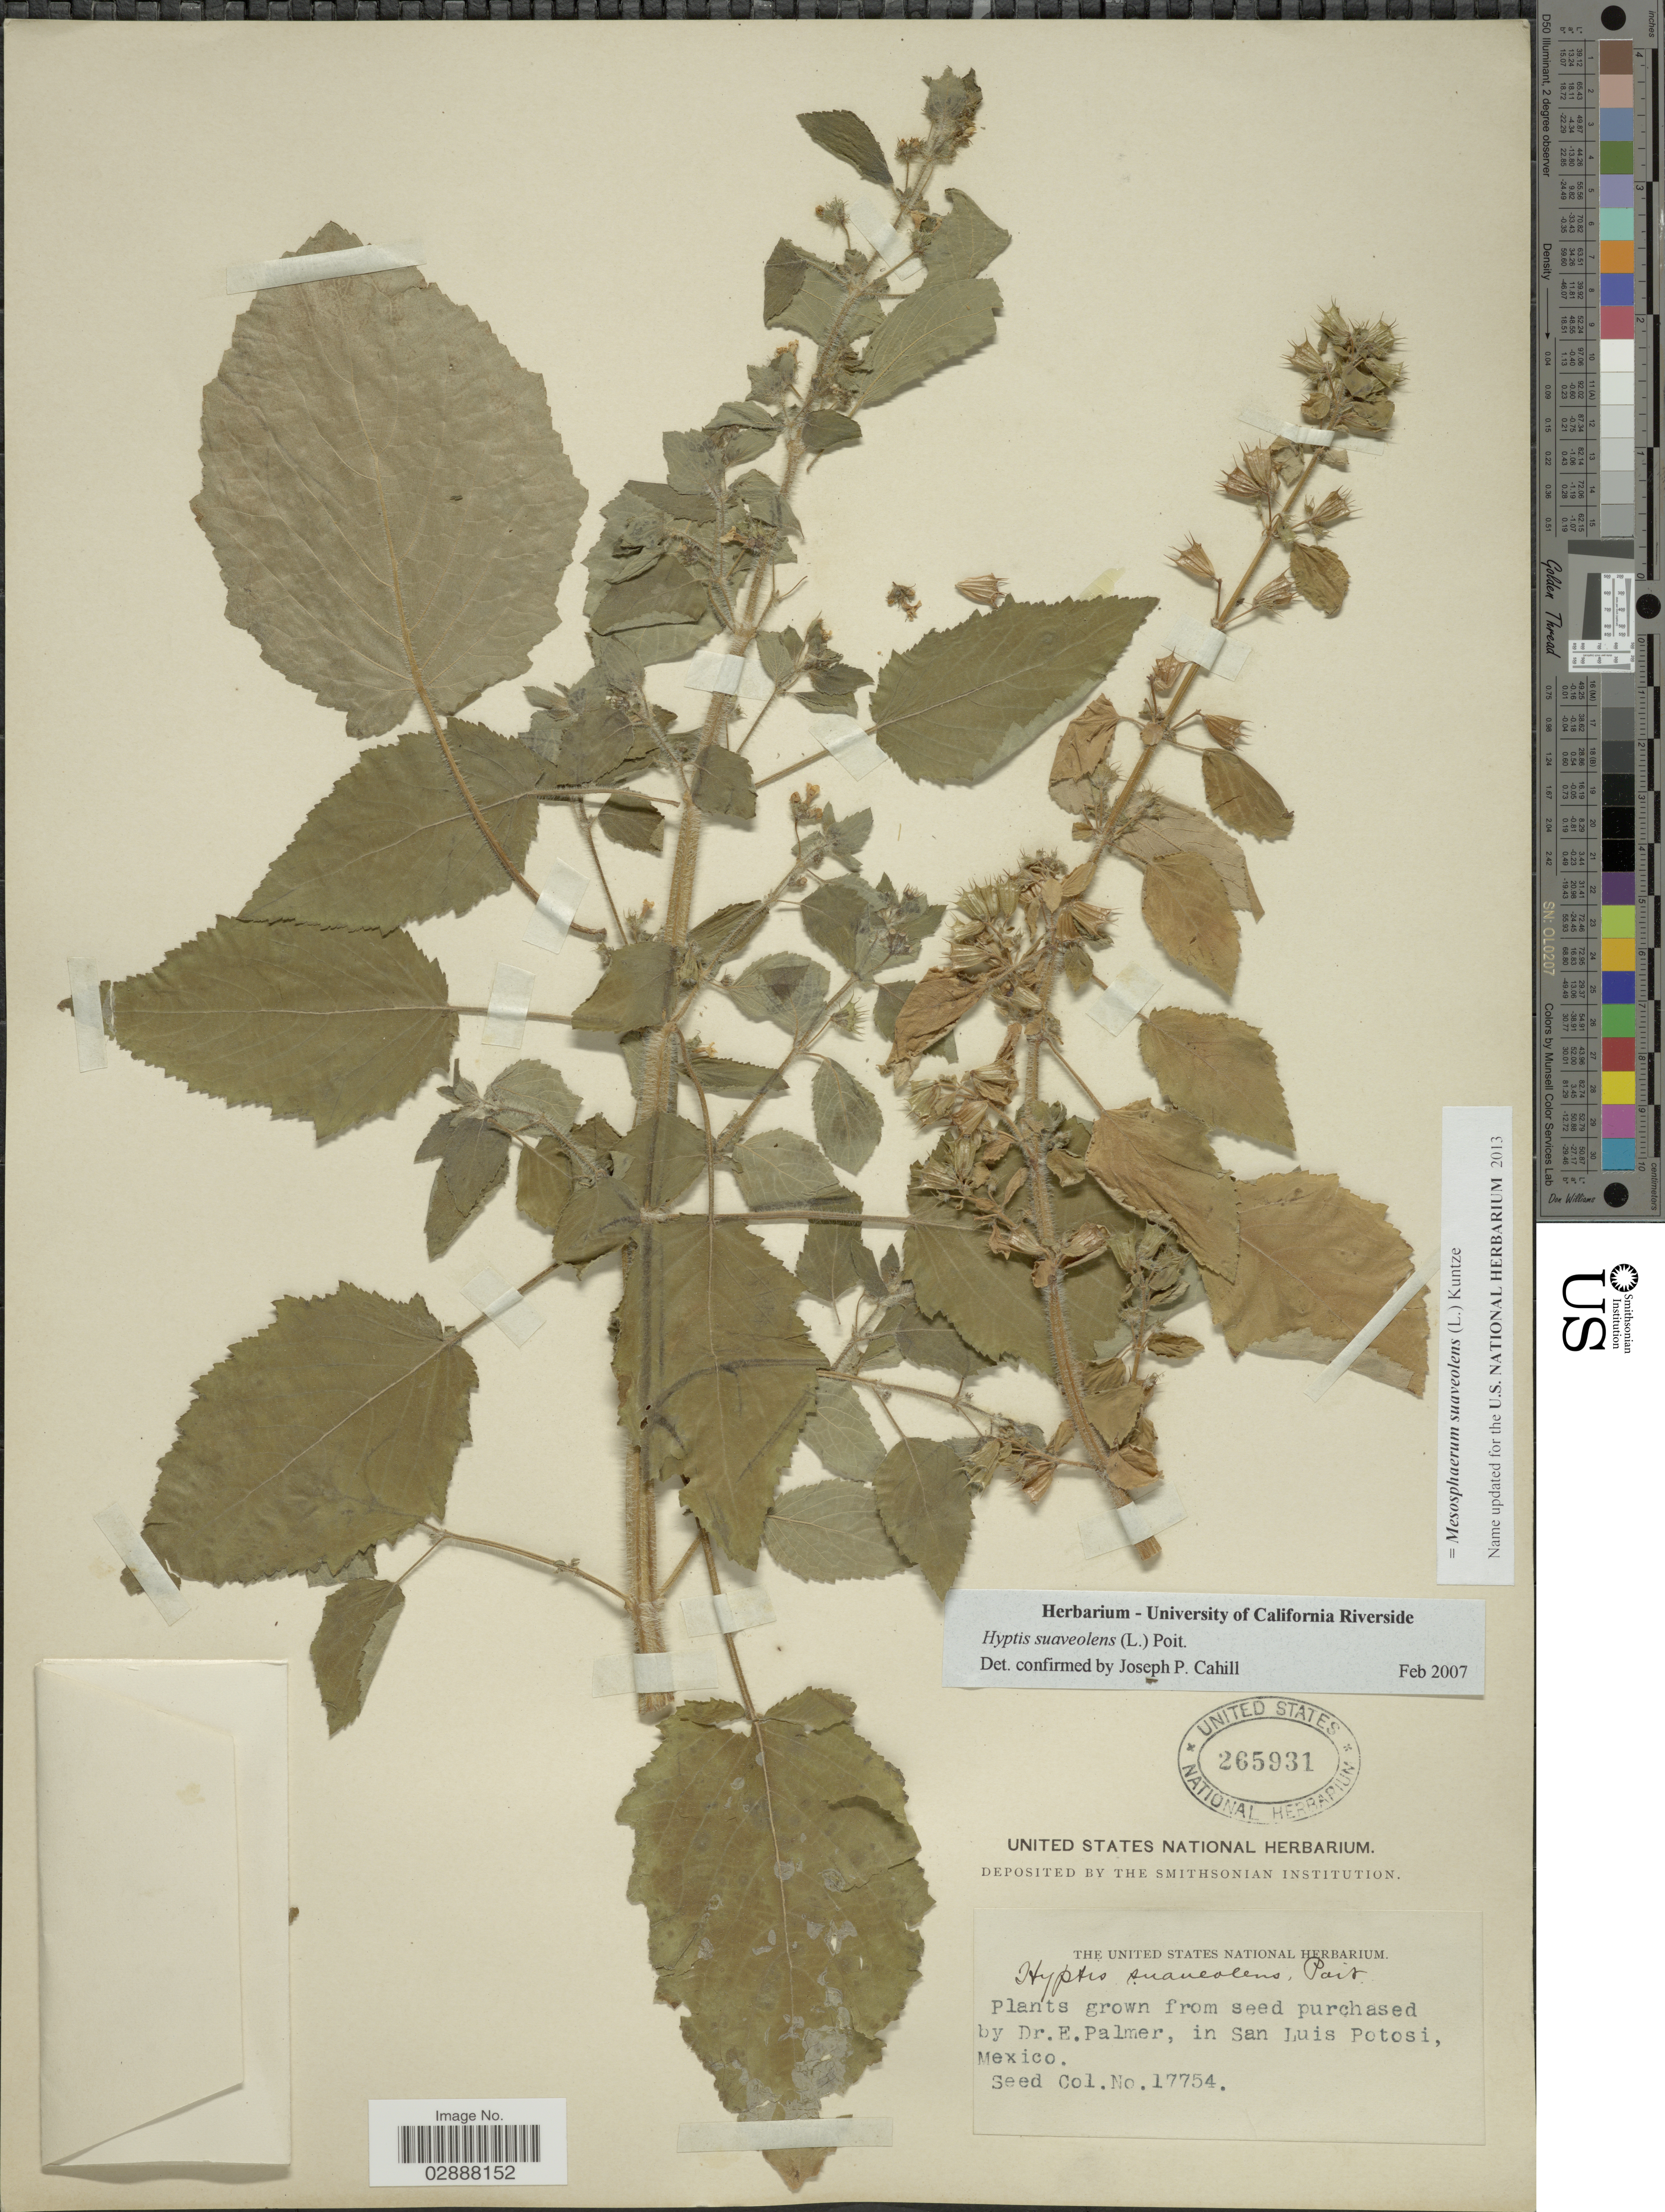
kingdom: Plantae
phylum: Tracheophyta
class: Magnoliopsida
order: Lamiales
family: Lamiaceae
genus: Mesosphaerum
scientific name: Mesosphaerum suaveolens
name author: (L.) Kuntze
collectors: E. Palmer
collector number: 17754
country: Mexico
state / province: San Luis Potosí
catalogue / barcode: US 265931